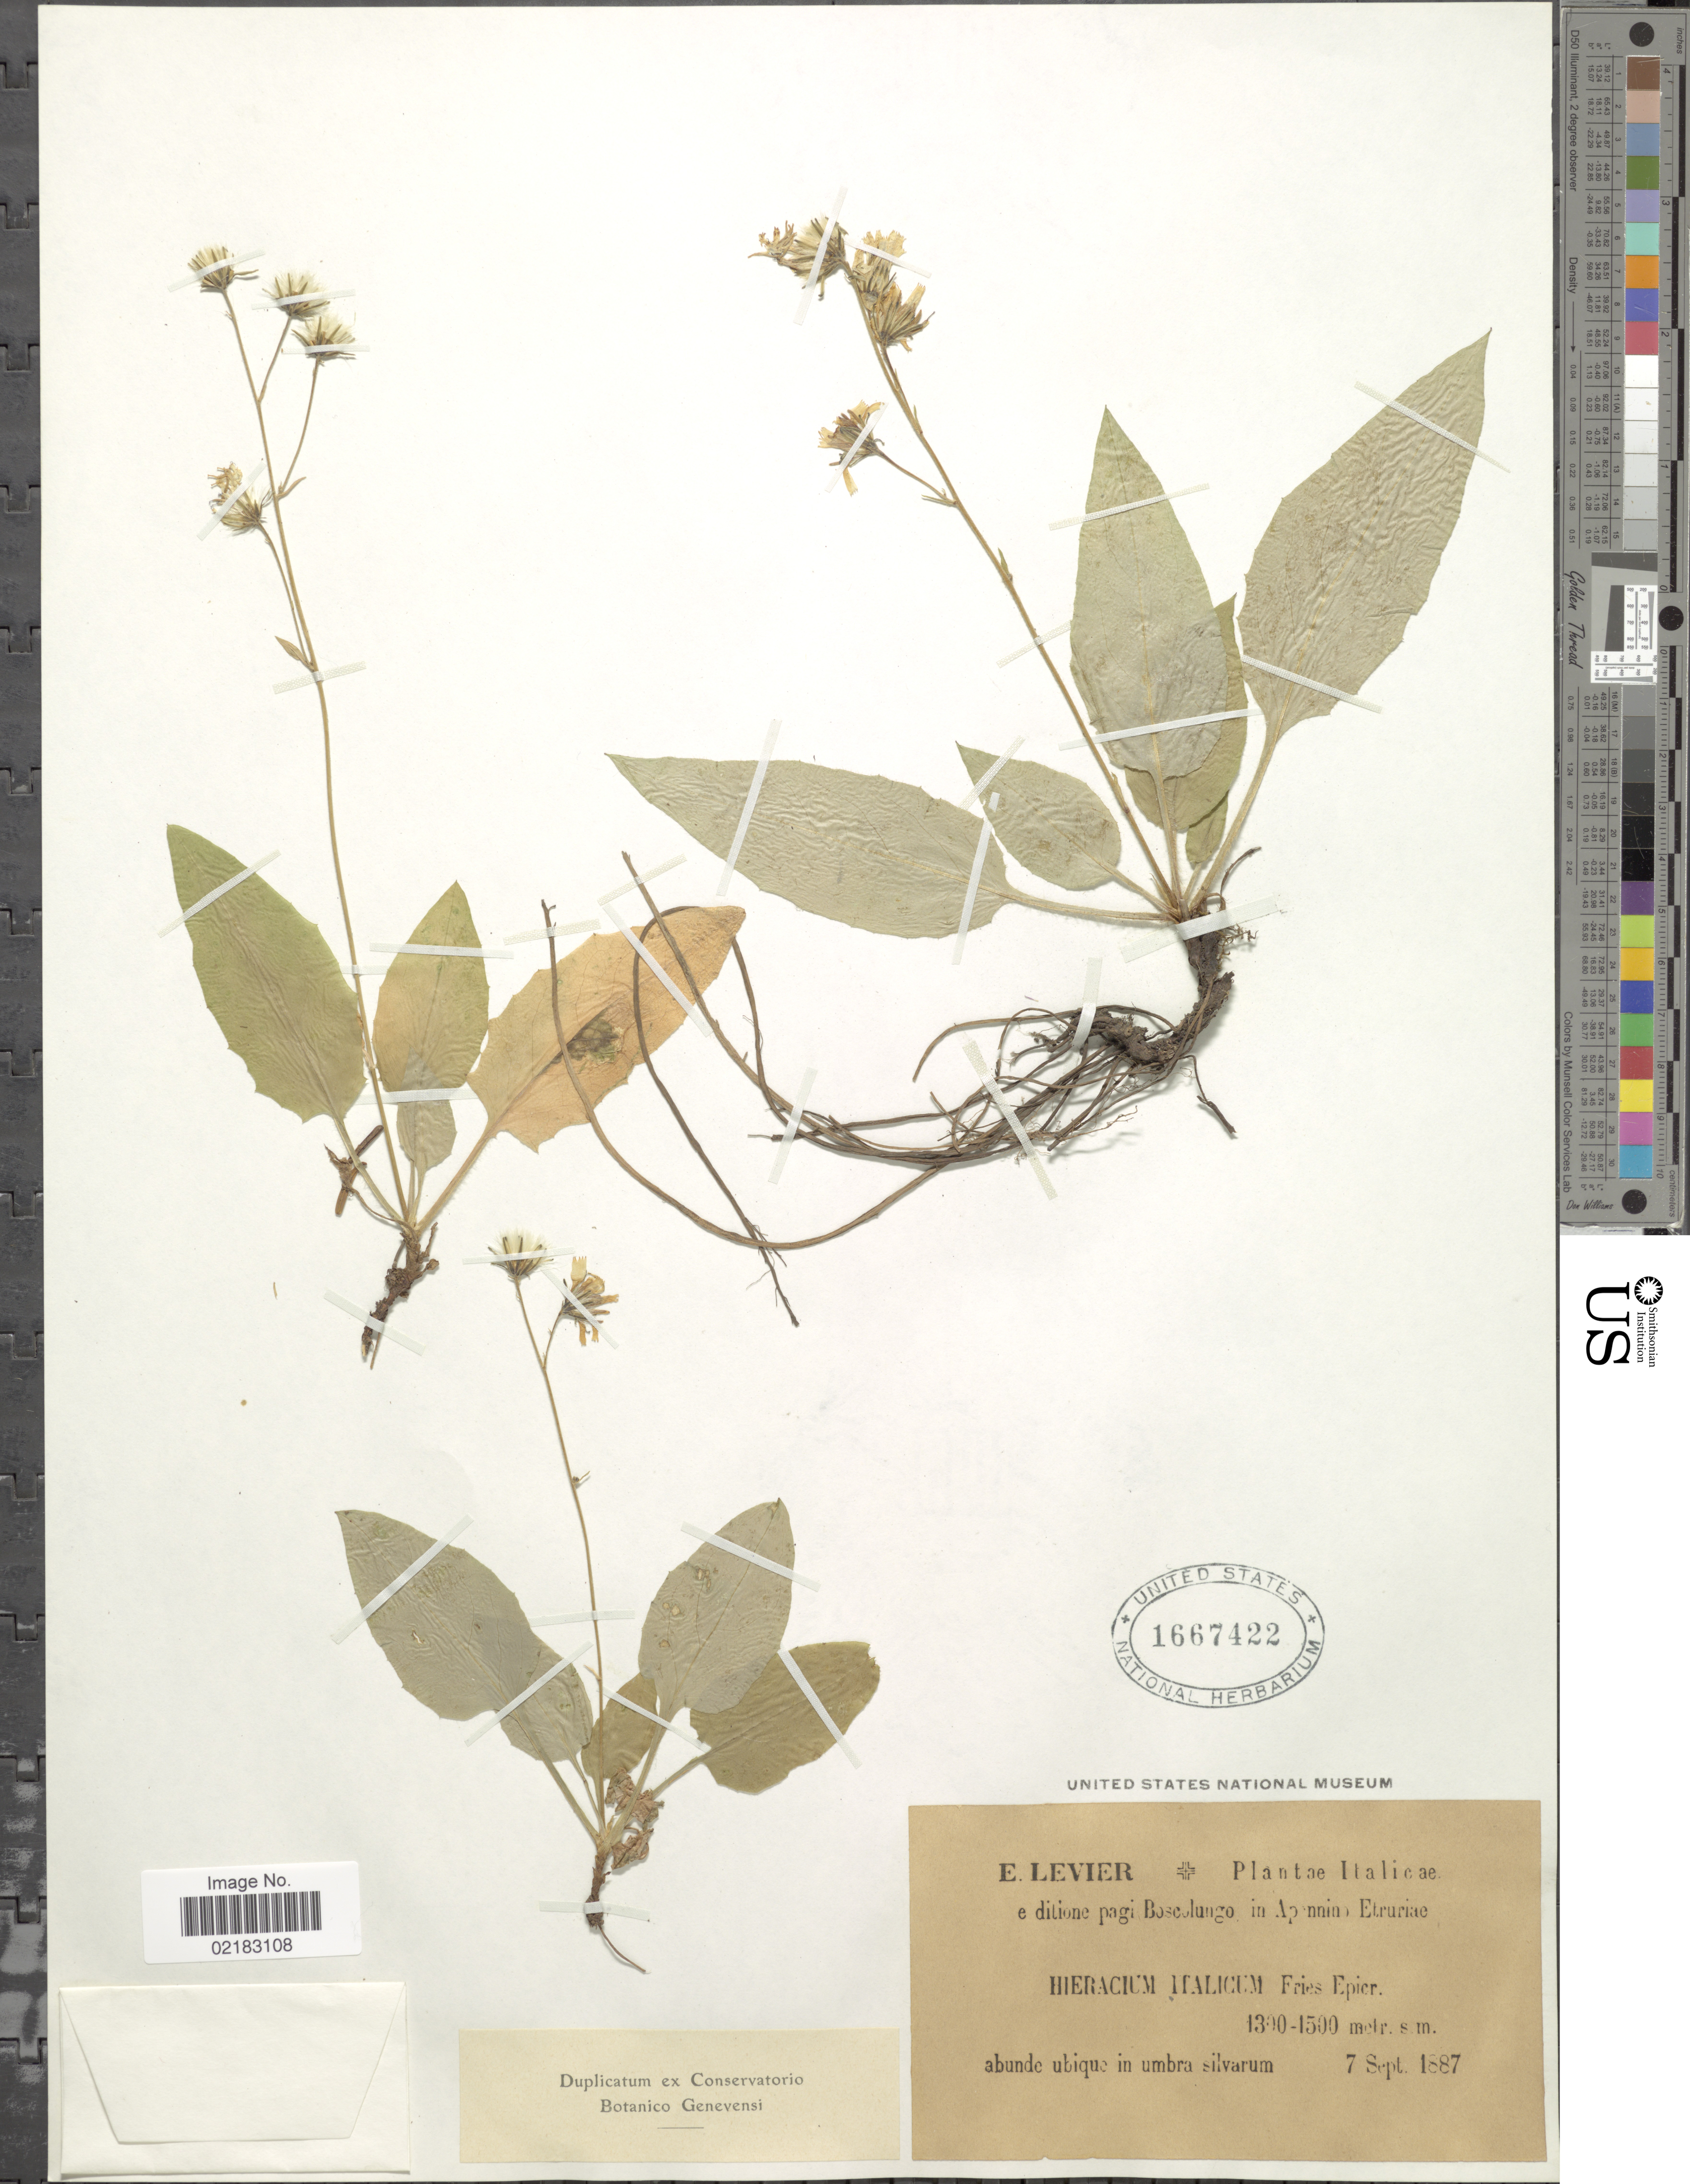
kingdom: Plantae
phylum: Tracheophyta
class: Magnoliopsida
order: Asterales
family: Asteraceae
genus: Hieracium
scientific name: Hieracium racemosum subsp. italicum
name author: (Fr.) Zahn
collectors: É. Levier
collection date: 1887-09-07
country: Italy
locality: e ditione pagi Boscolungo in Apennino Etruriae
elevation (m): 1300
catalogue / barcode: US 1667422